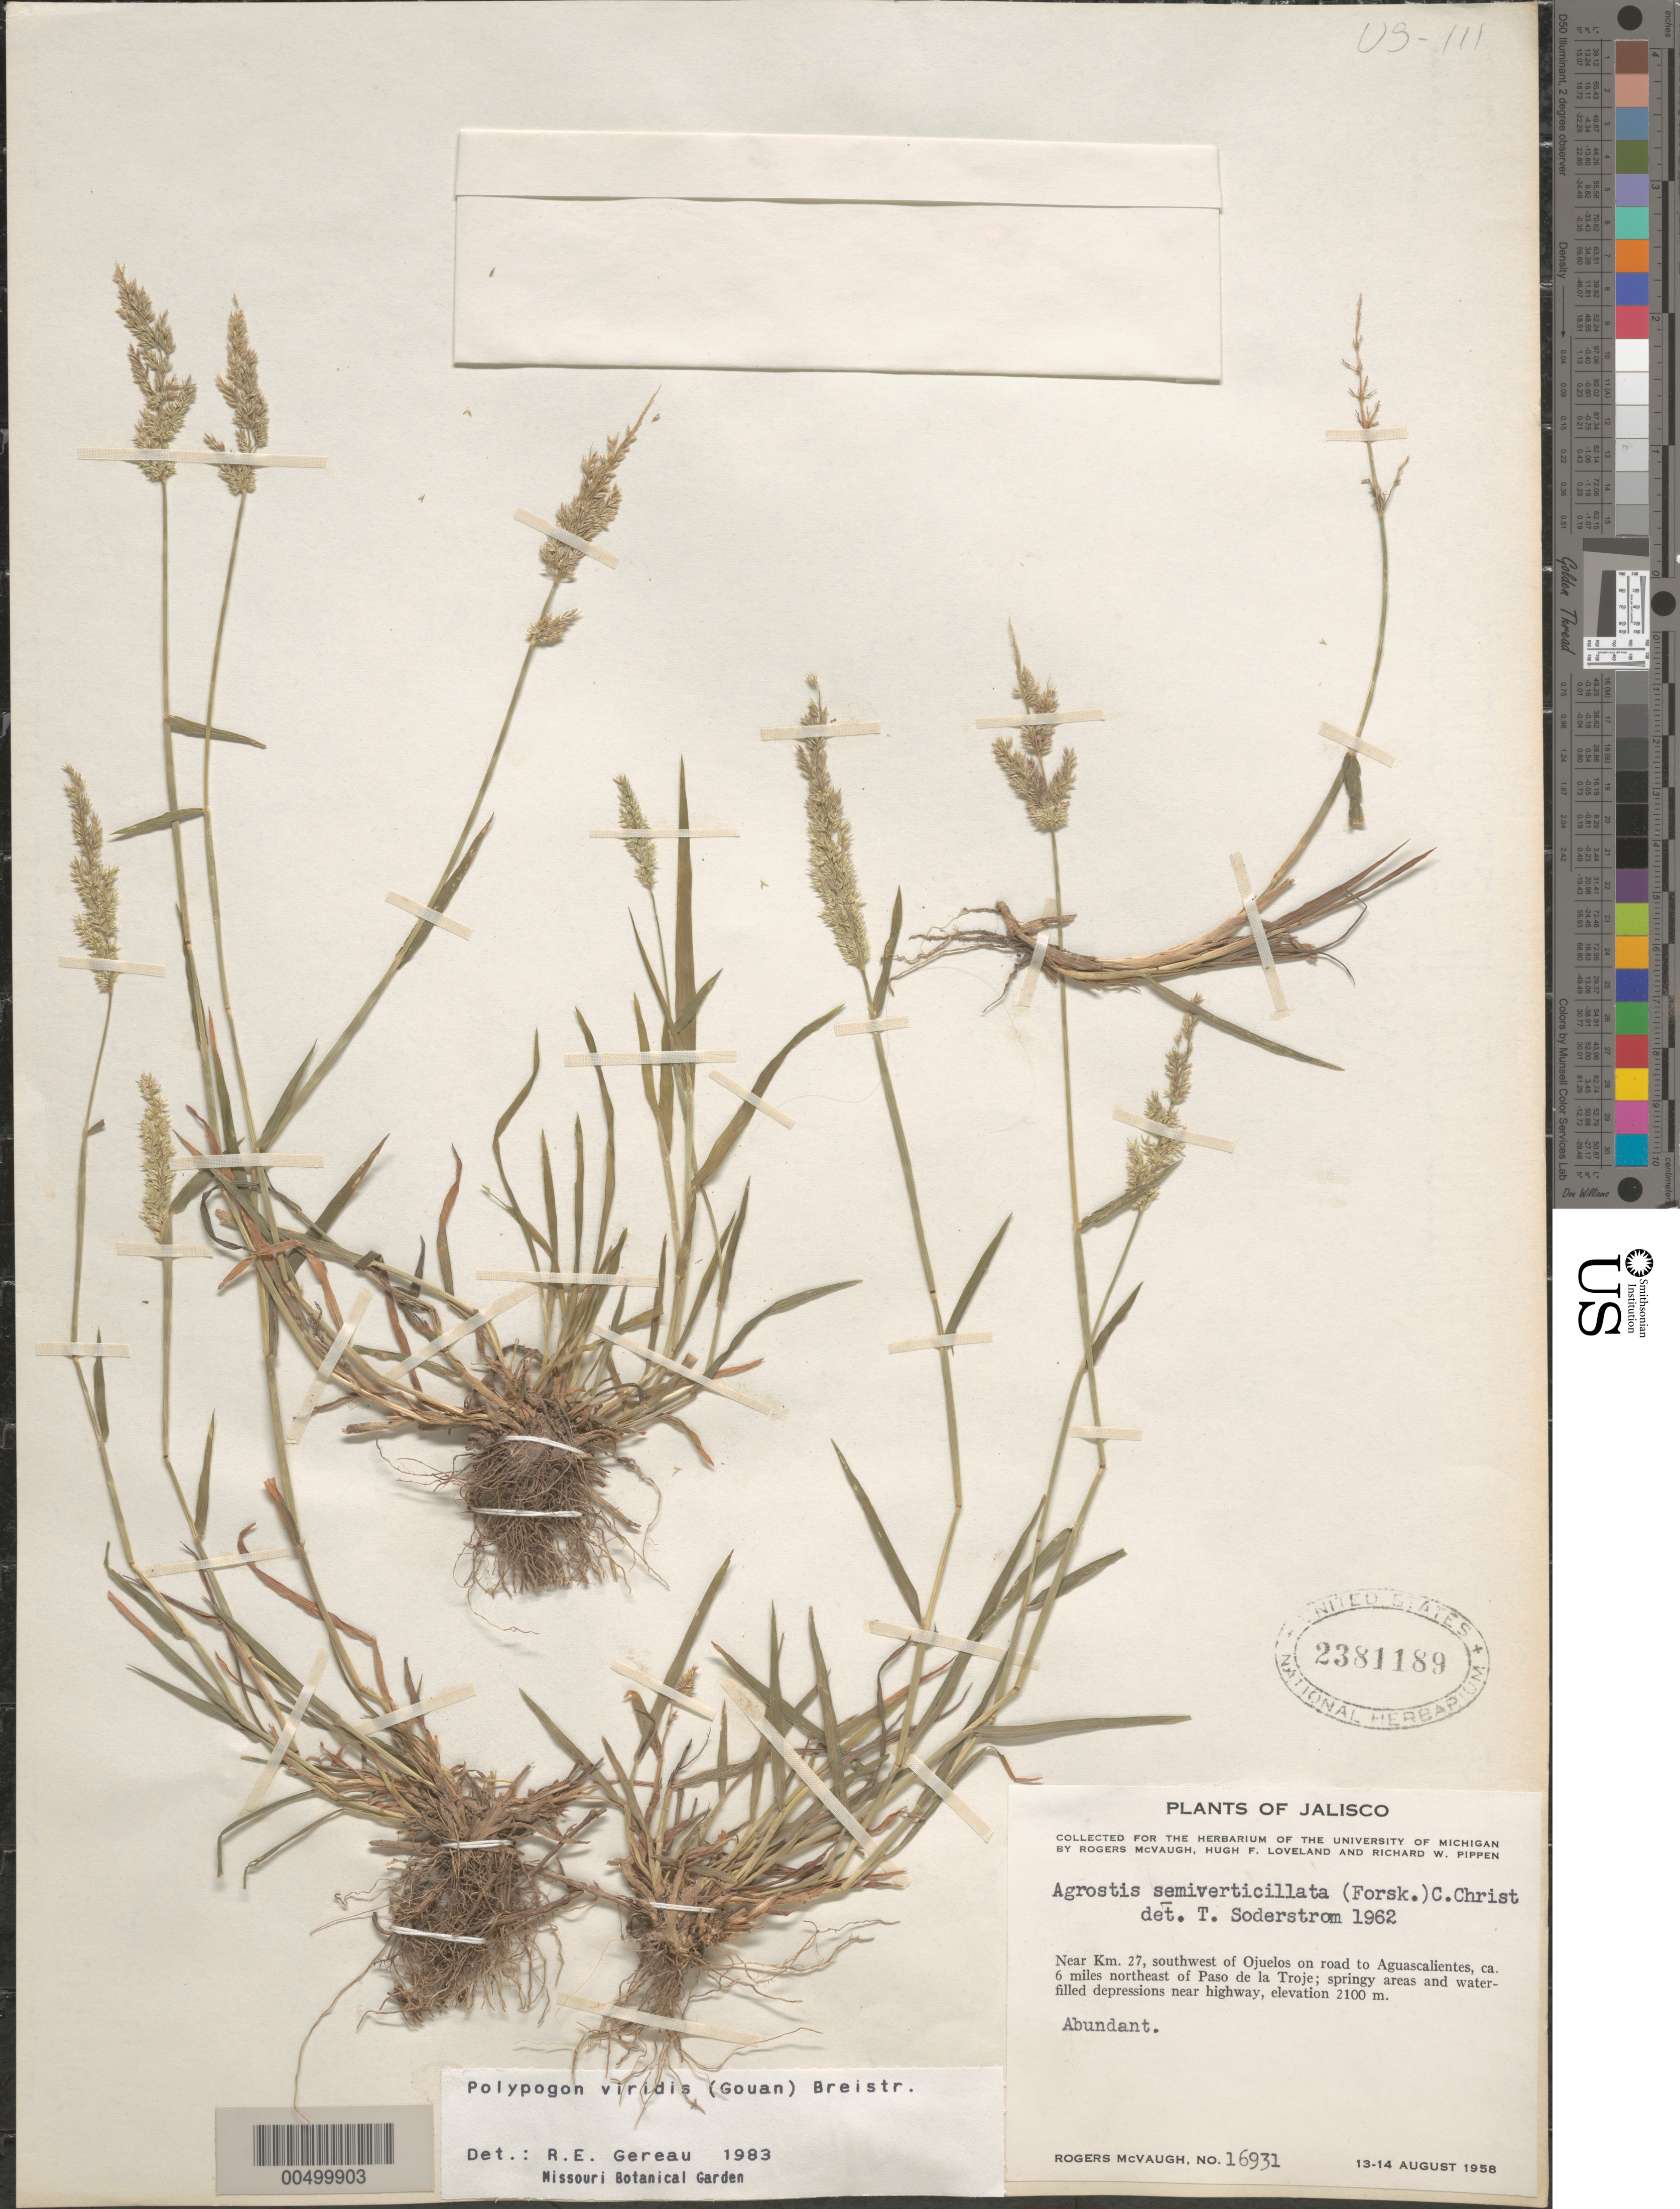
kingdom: Plantae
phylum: Tracheophyta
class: Liliopsida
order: Poales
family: Poaceae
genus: Polypogon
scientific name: Polypogon viridis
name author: (Gouan) Breistroffer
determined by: Gereau, R. E.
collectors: R. McVaugh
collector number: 16931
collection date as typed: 13 Aug 1958 to 14 Aug 1958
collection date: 1958-08-13/1958-08-14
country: Mexico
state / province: Jalisco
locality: Near Km 27, SW of Ojuelos on rd to Aguascalientes, ca 6 mi NE of Paso de la Troje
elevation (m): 2100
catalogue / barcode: US 2381189